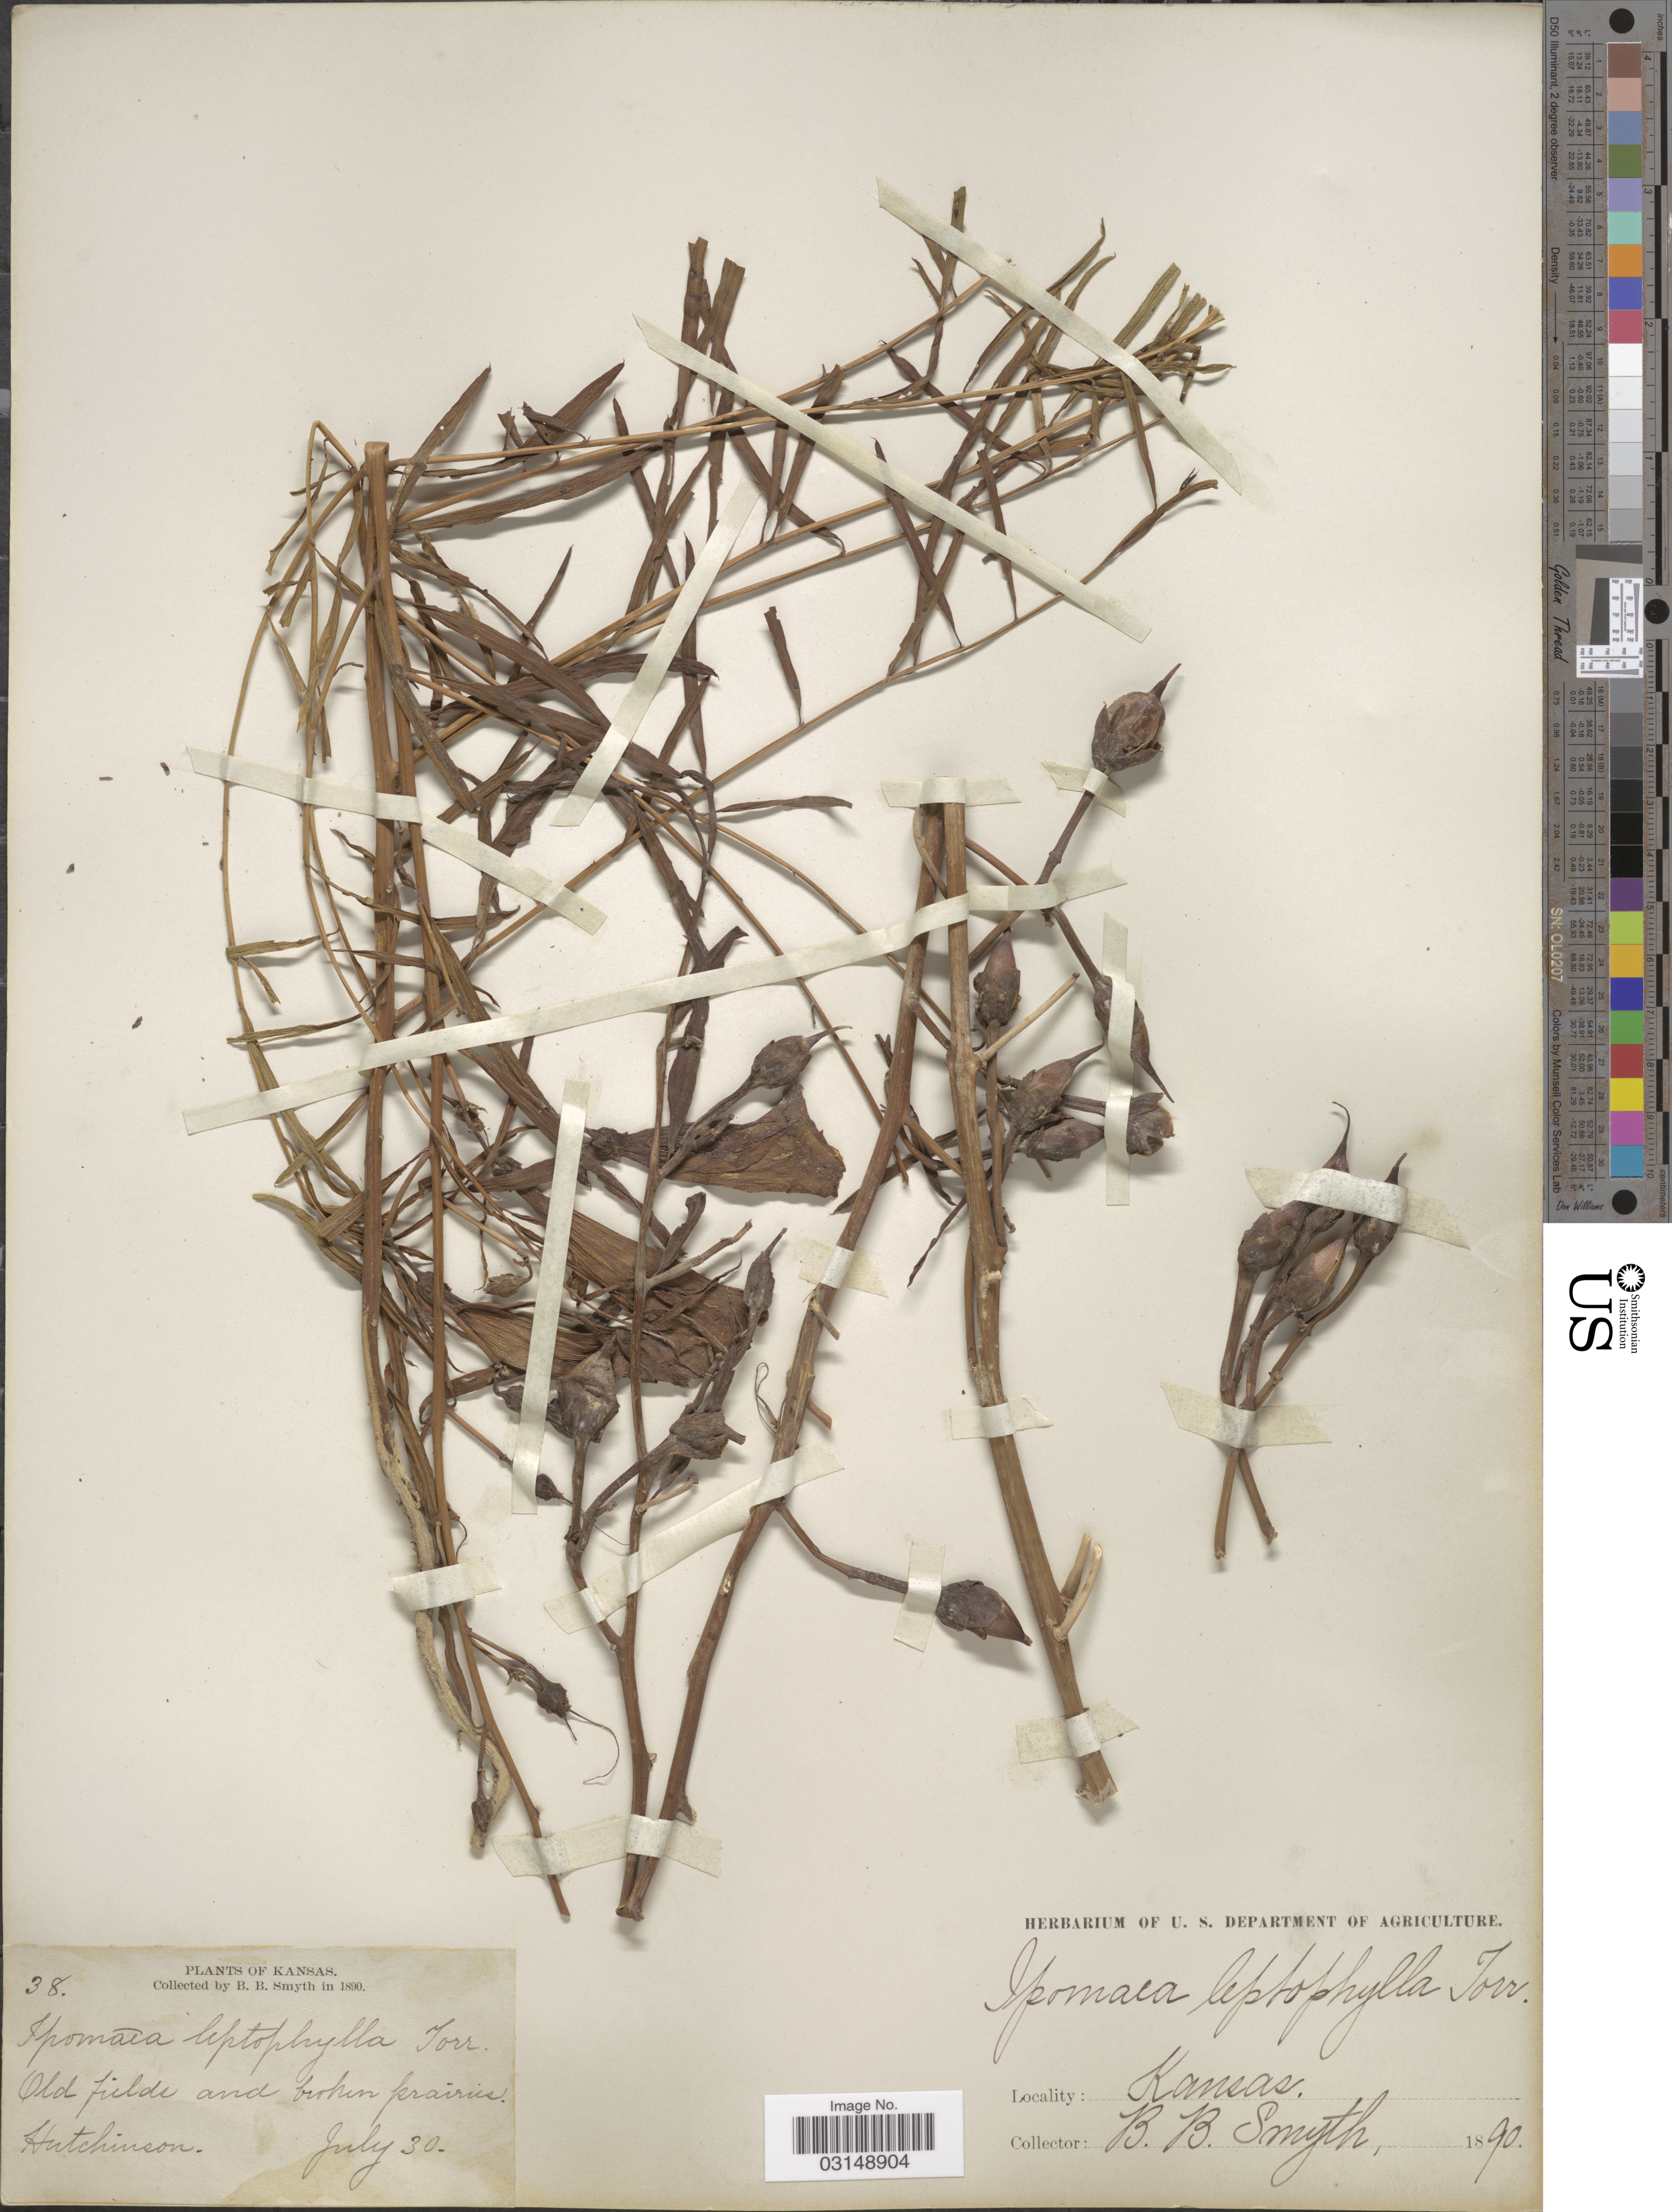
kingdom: Plantae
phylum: Tracheophyta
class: Magnoliopsida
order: Solanales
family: Convolvulaceae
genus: Ipomoea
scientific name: Ipomoea leptophylla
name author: Torr.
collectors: B. Smyth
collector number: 38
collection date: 1890-07-30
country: United States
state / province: Kansas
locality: Hutchinson.